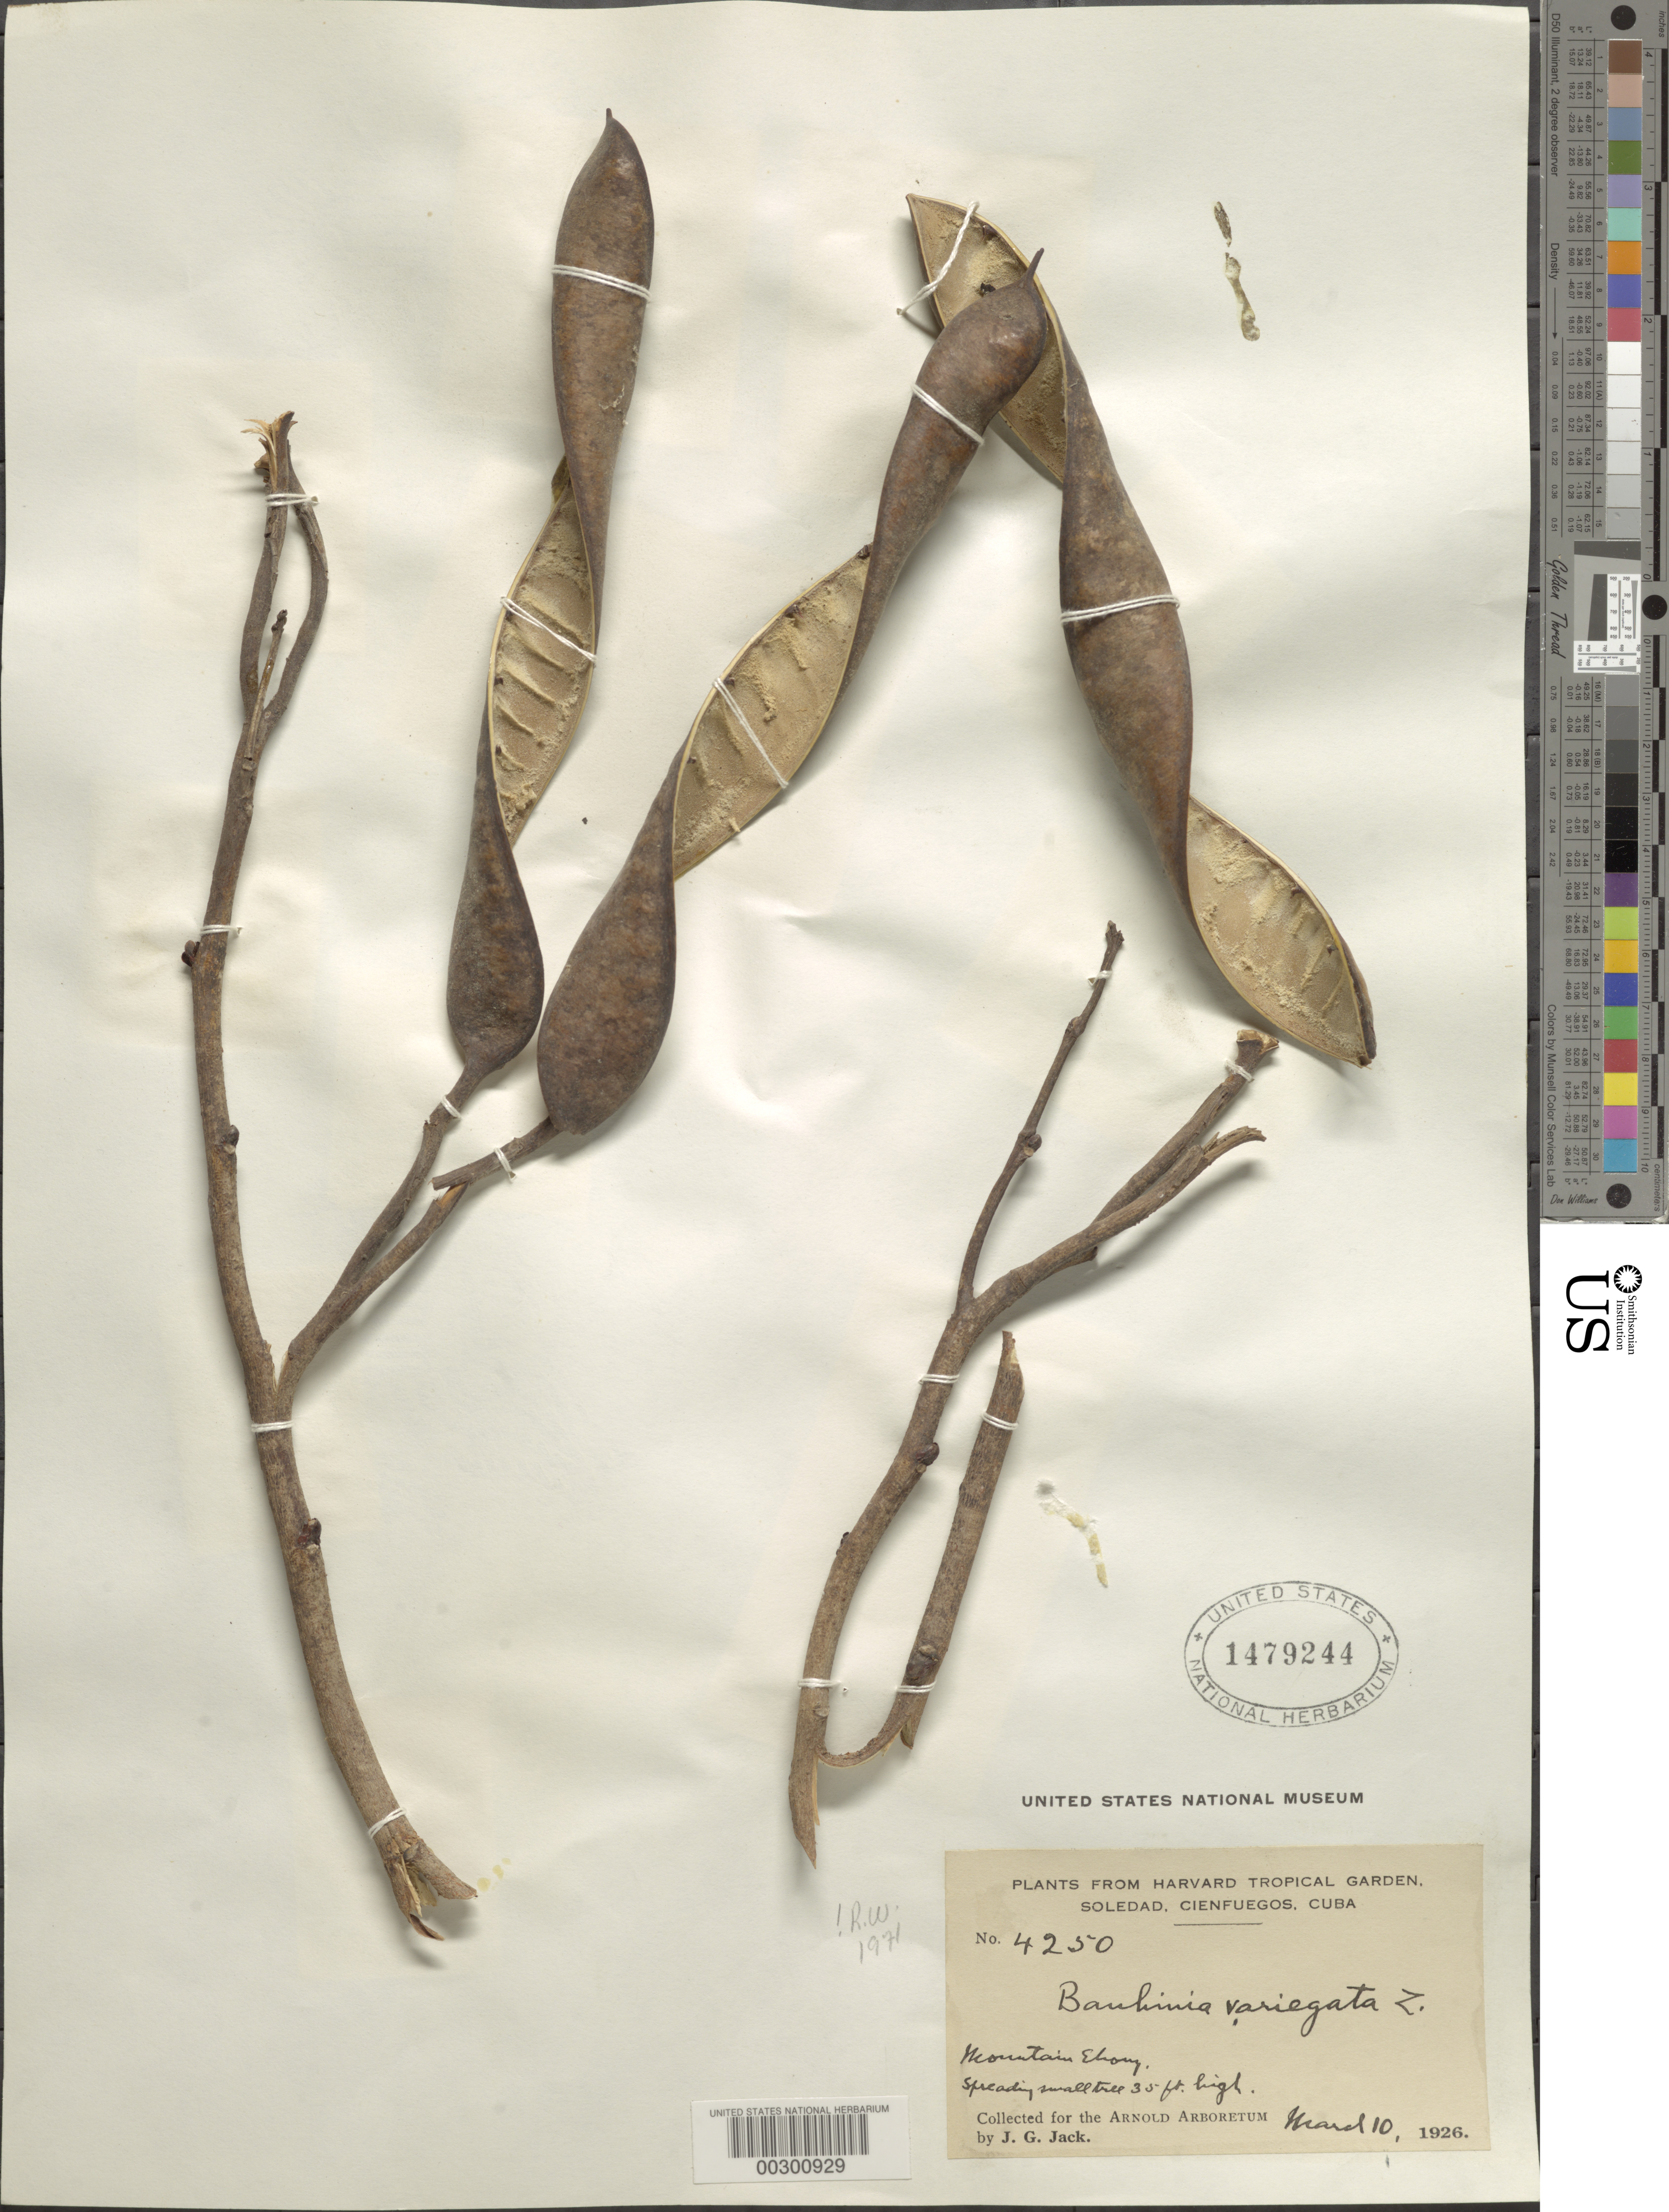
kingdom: Plantae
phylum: Tracheophyta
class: Magnoliopsida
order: Fabales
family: Fabaceae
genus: Bauhinia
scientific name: Bauhinia variegata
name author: L.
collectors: J. G. Jack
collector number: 4250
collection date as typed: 10 Mar 1926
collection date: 1926-03-10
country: Cuba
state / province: Las Villas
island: Greater Antilles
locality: Harvard tropical garden, soledad, cienfuegos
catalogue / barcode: US 1479244